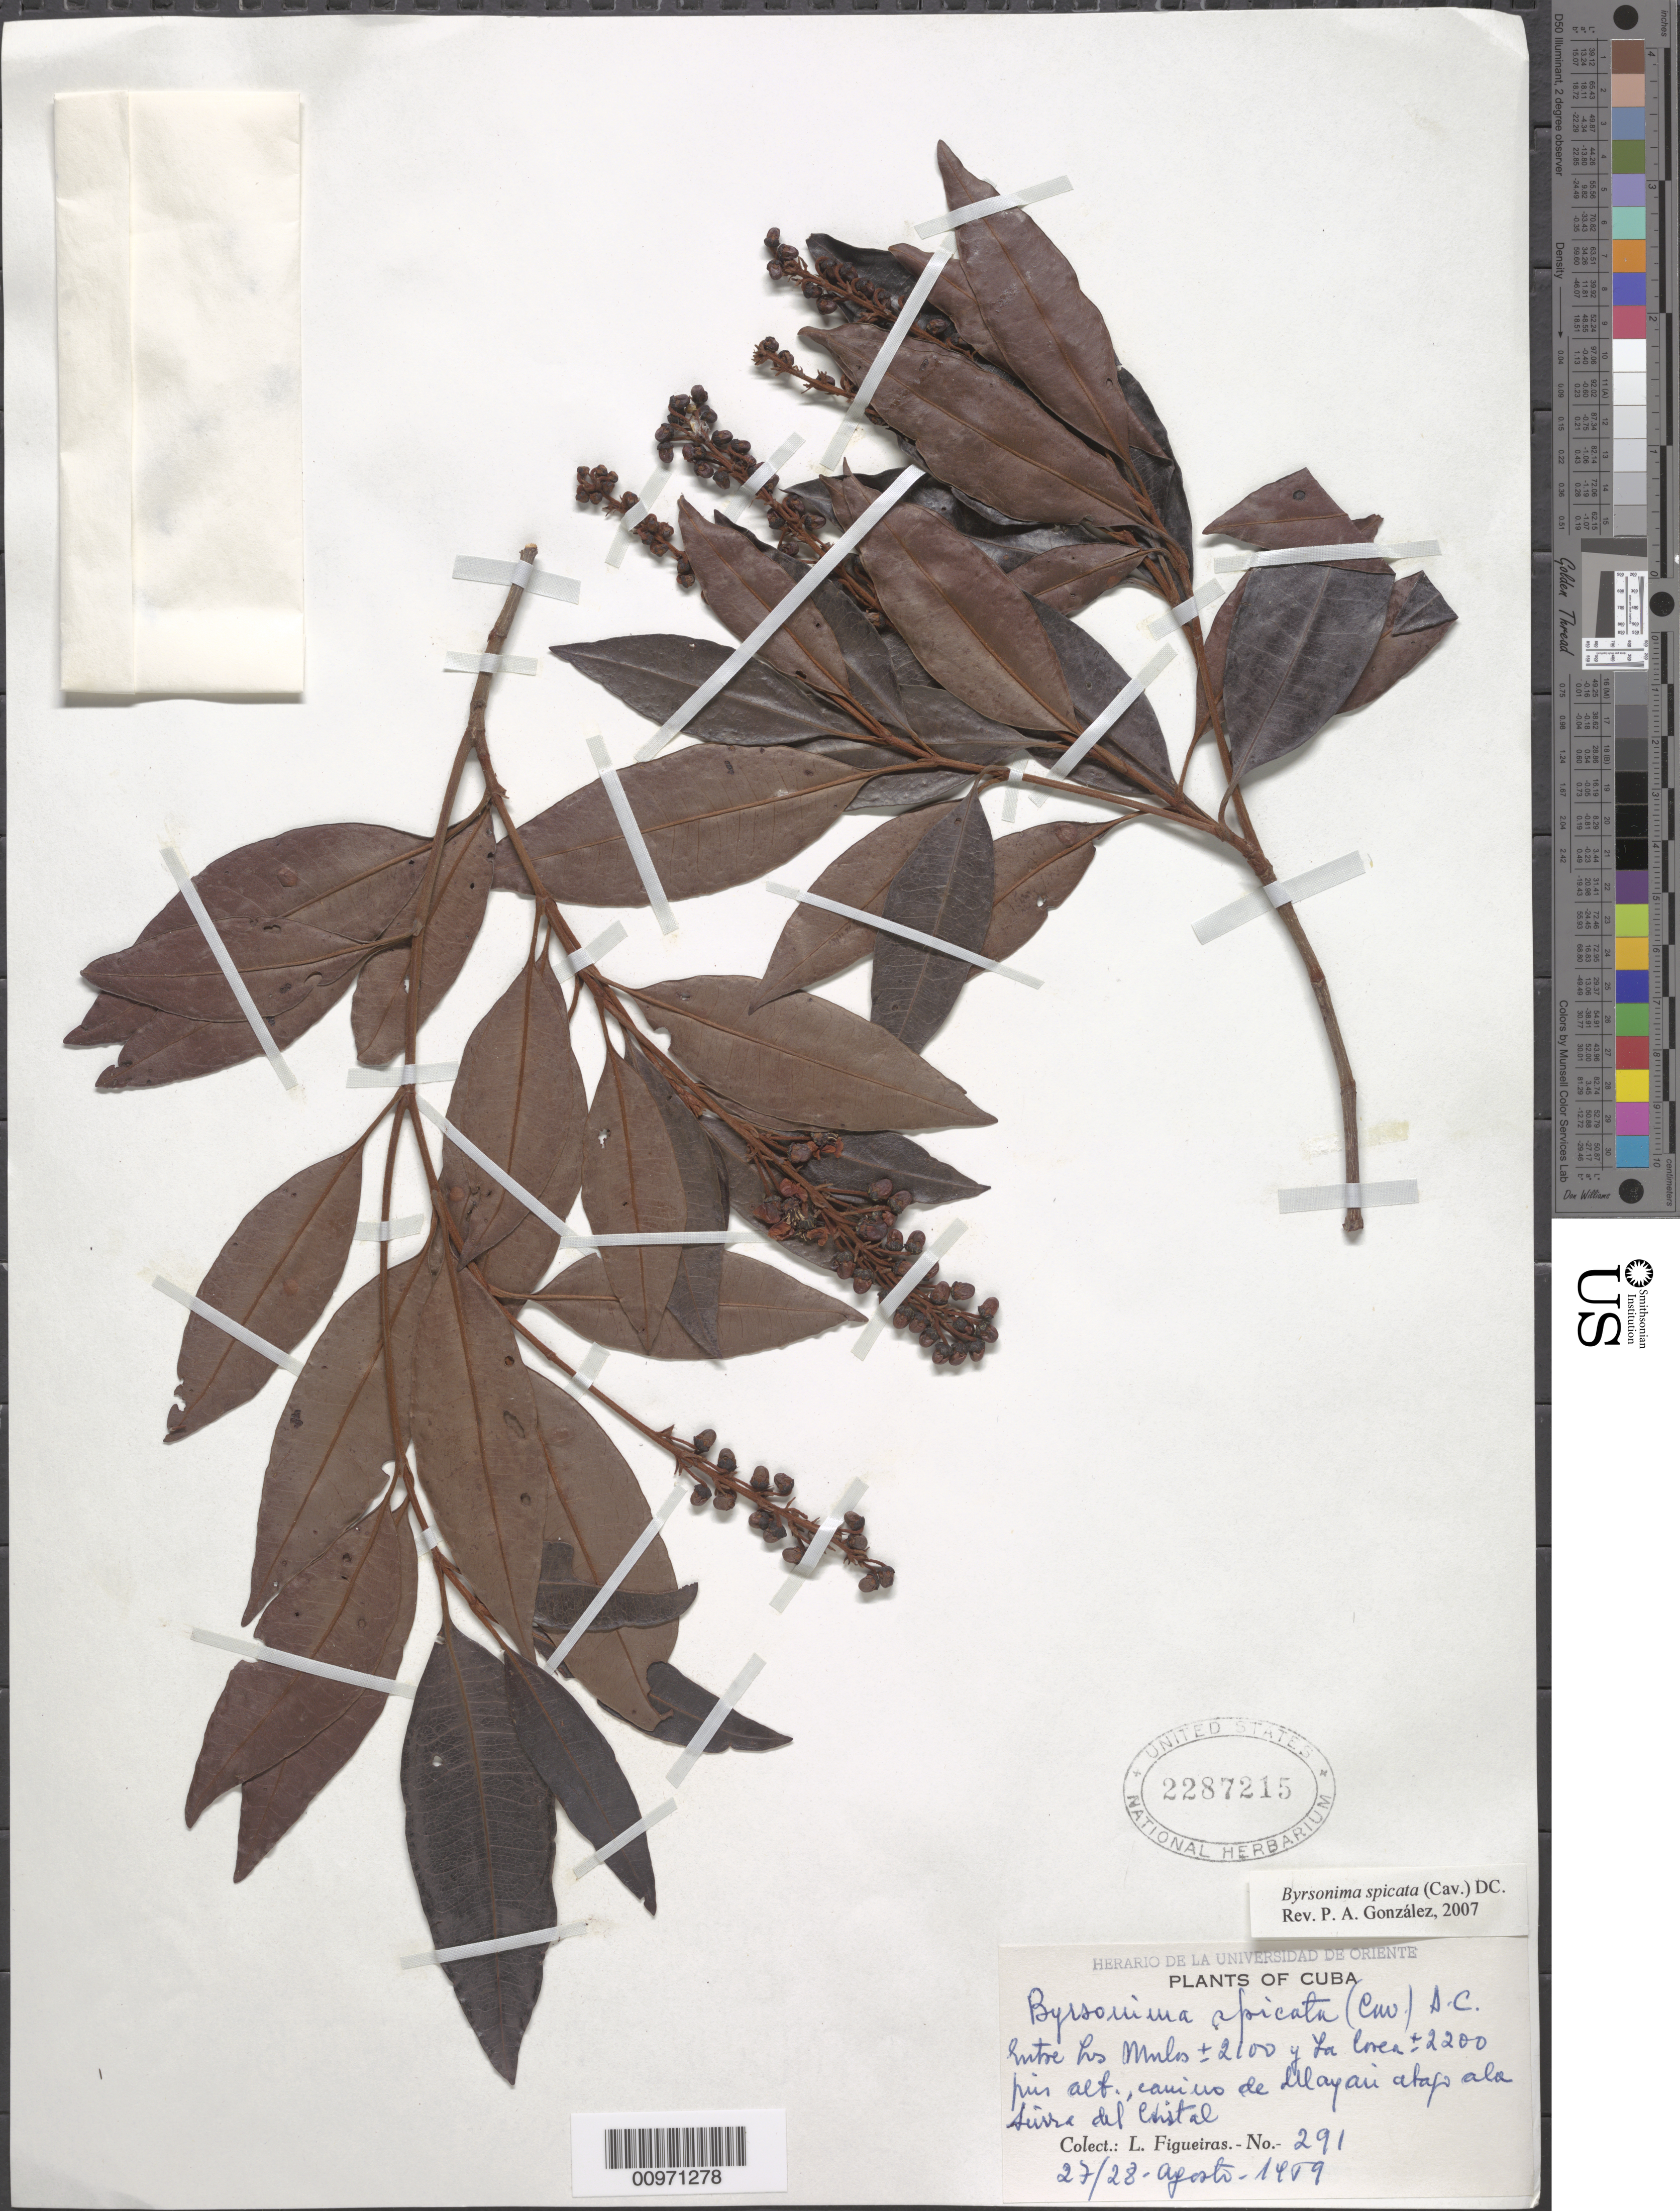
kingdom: Plantae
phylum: Tracheophyta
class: Magnoliopsida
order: Malpighiales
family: Malpighiaceae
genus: Byrsonima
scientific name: Byrsonima spicata (Cav.) DC.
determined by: González, P. A.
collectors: M. López Figueiras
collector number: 291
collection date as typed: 27 Aug 1959 to 28 Aug 1959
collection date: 1959-08-27/1959-08-28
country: Cuba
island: Cuba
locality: Entre Las Milos y La Corea, camino de Mayari abajo a la Sierra del Cristal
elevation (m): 640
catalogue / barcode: US 2287215